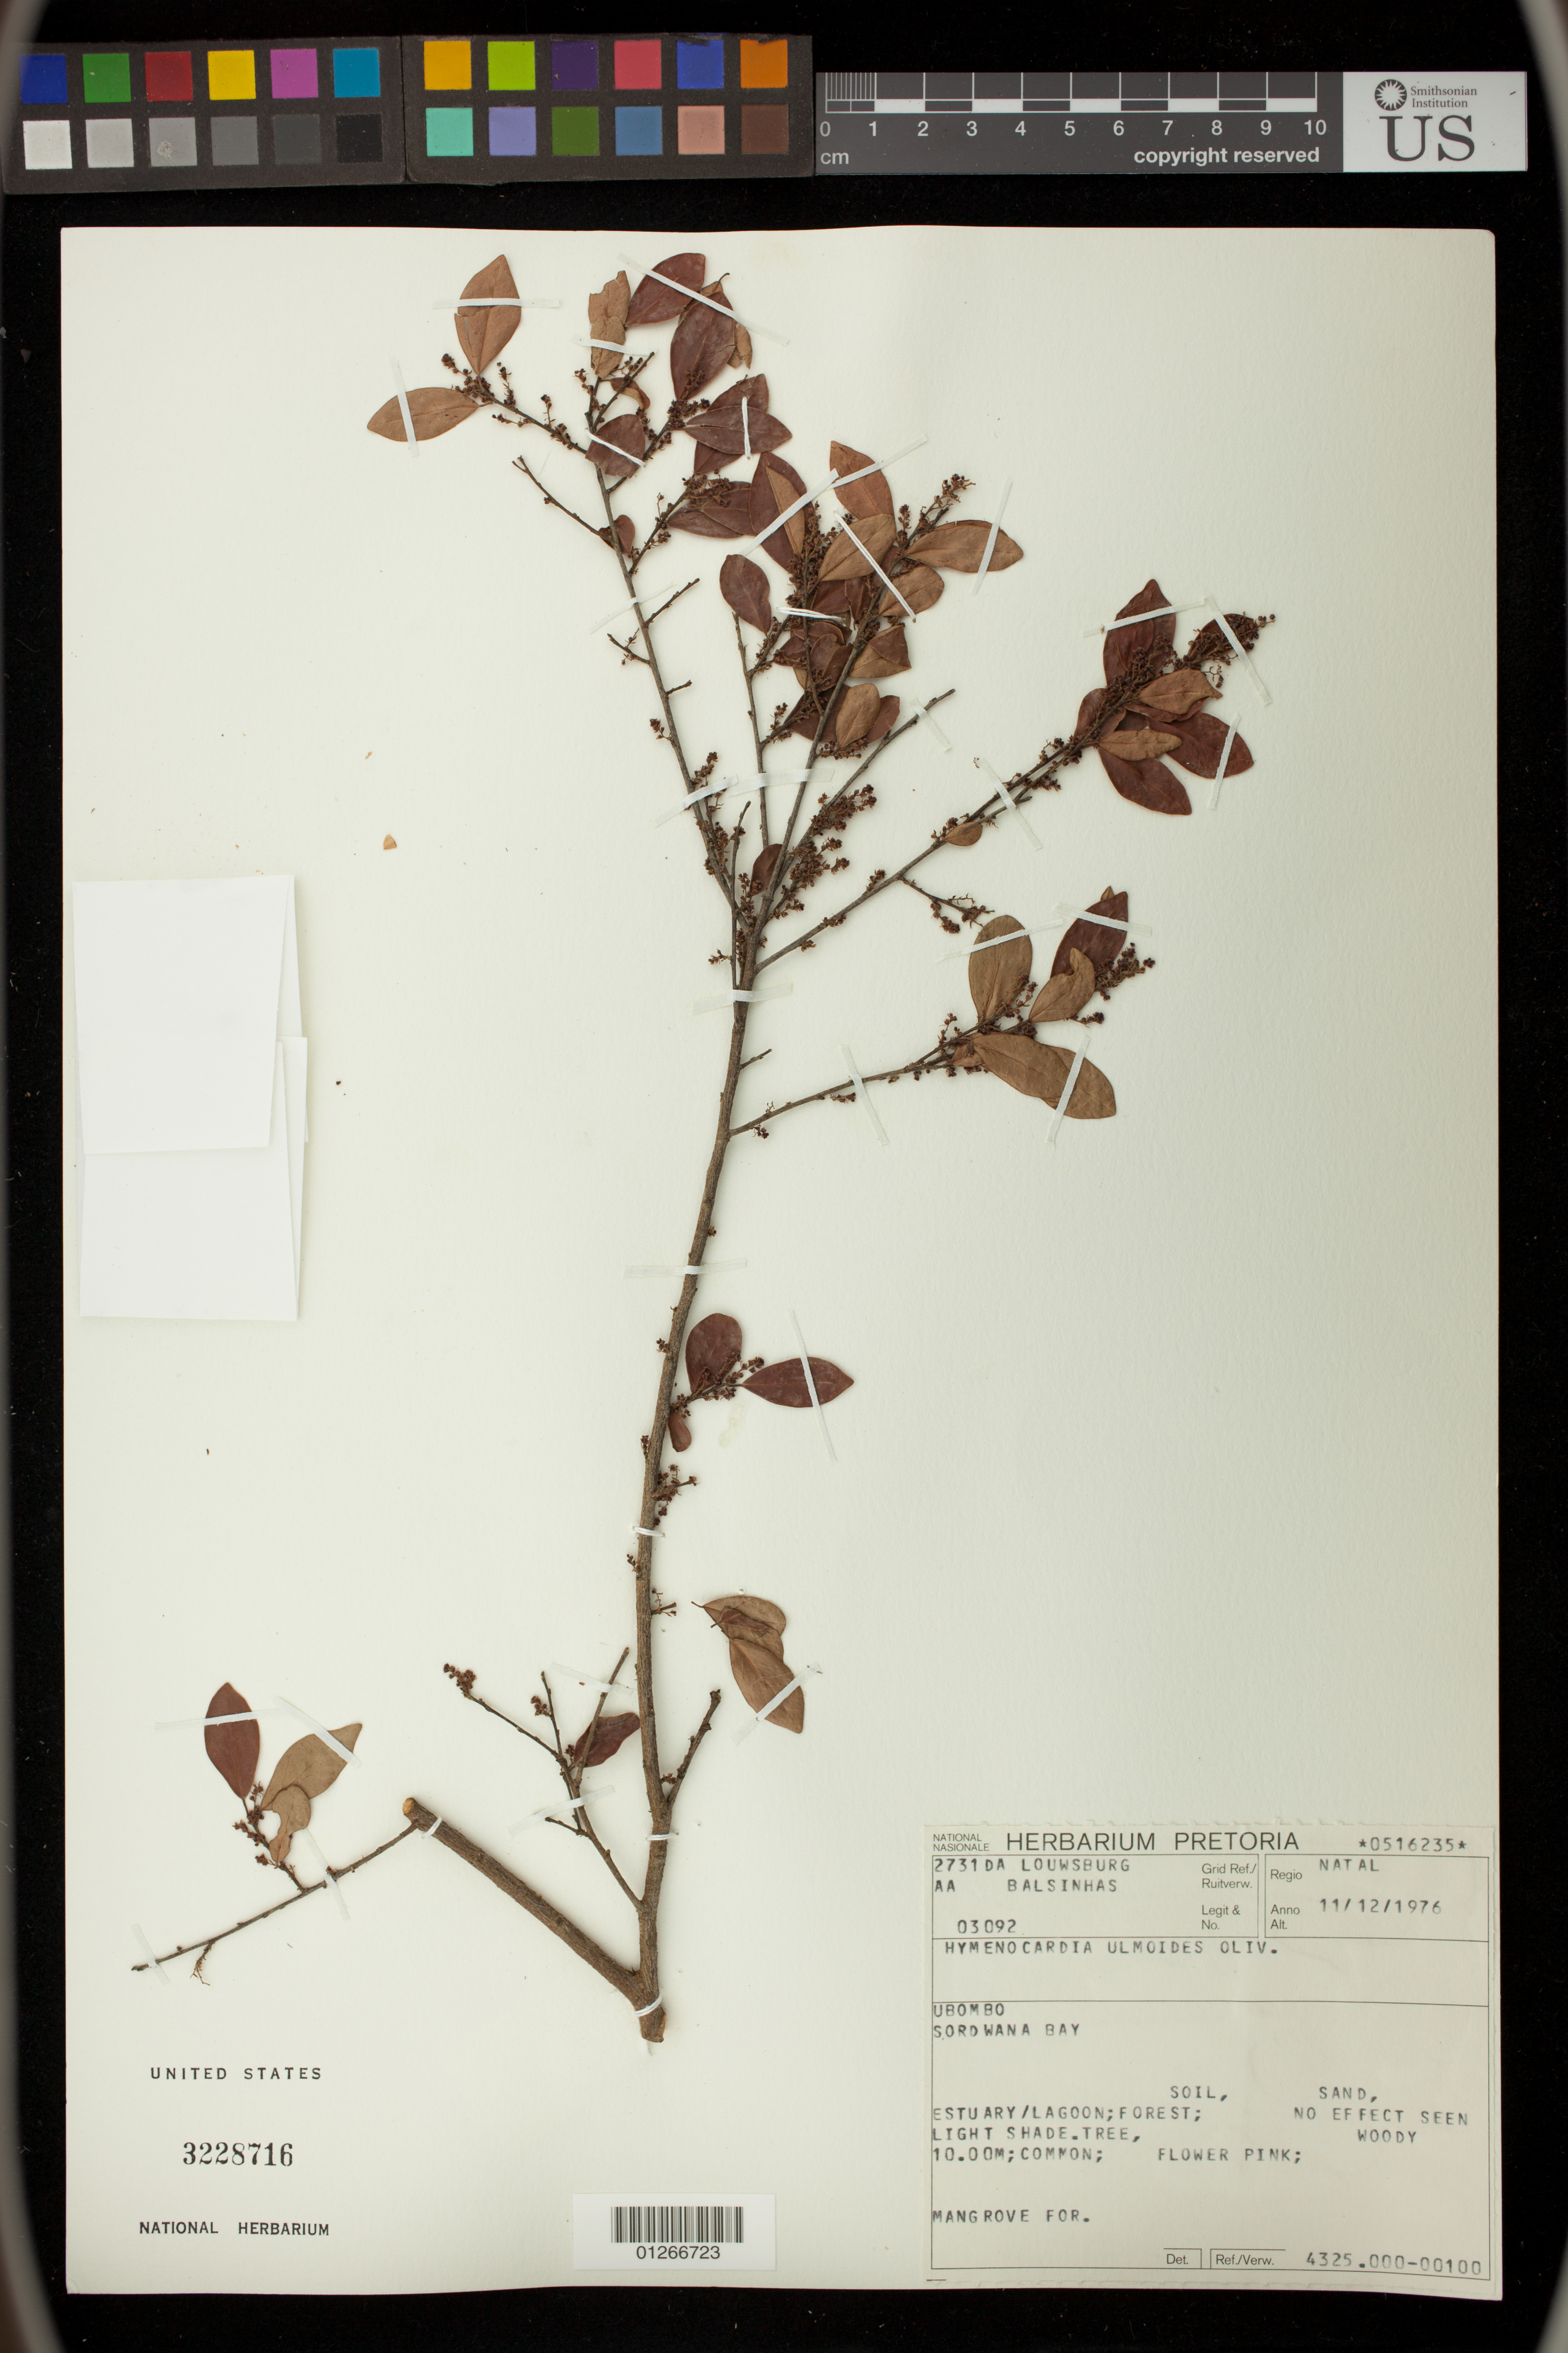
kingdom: Plantae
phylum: Tracheophyta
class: Magnoliopsida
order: Malpighiales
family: Phyllanthaceae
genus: Hymenocardia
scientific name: Hymenocardia ulmoides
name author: Oliv.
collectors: D. Louwsburg & A. A. Balsinhas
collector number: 2731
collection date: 1976-12-11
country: South Africa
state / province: KwaZulu-Natal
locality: Ubombo, Sordwana Bay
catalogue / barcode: US 3228716